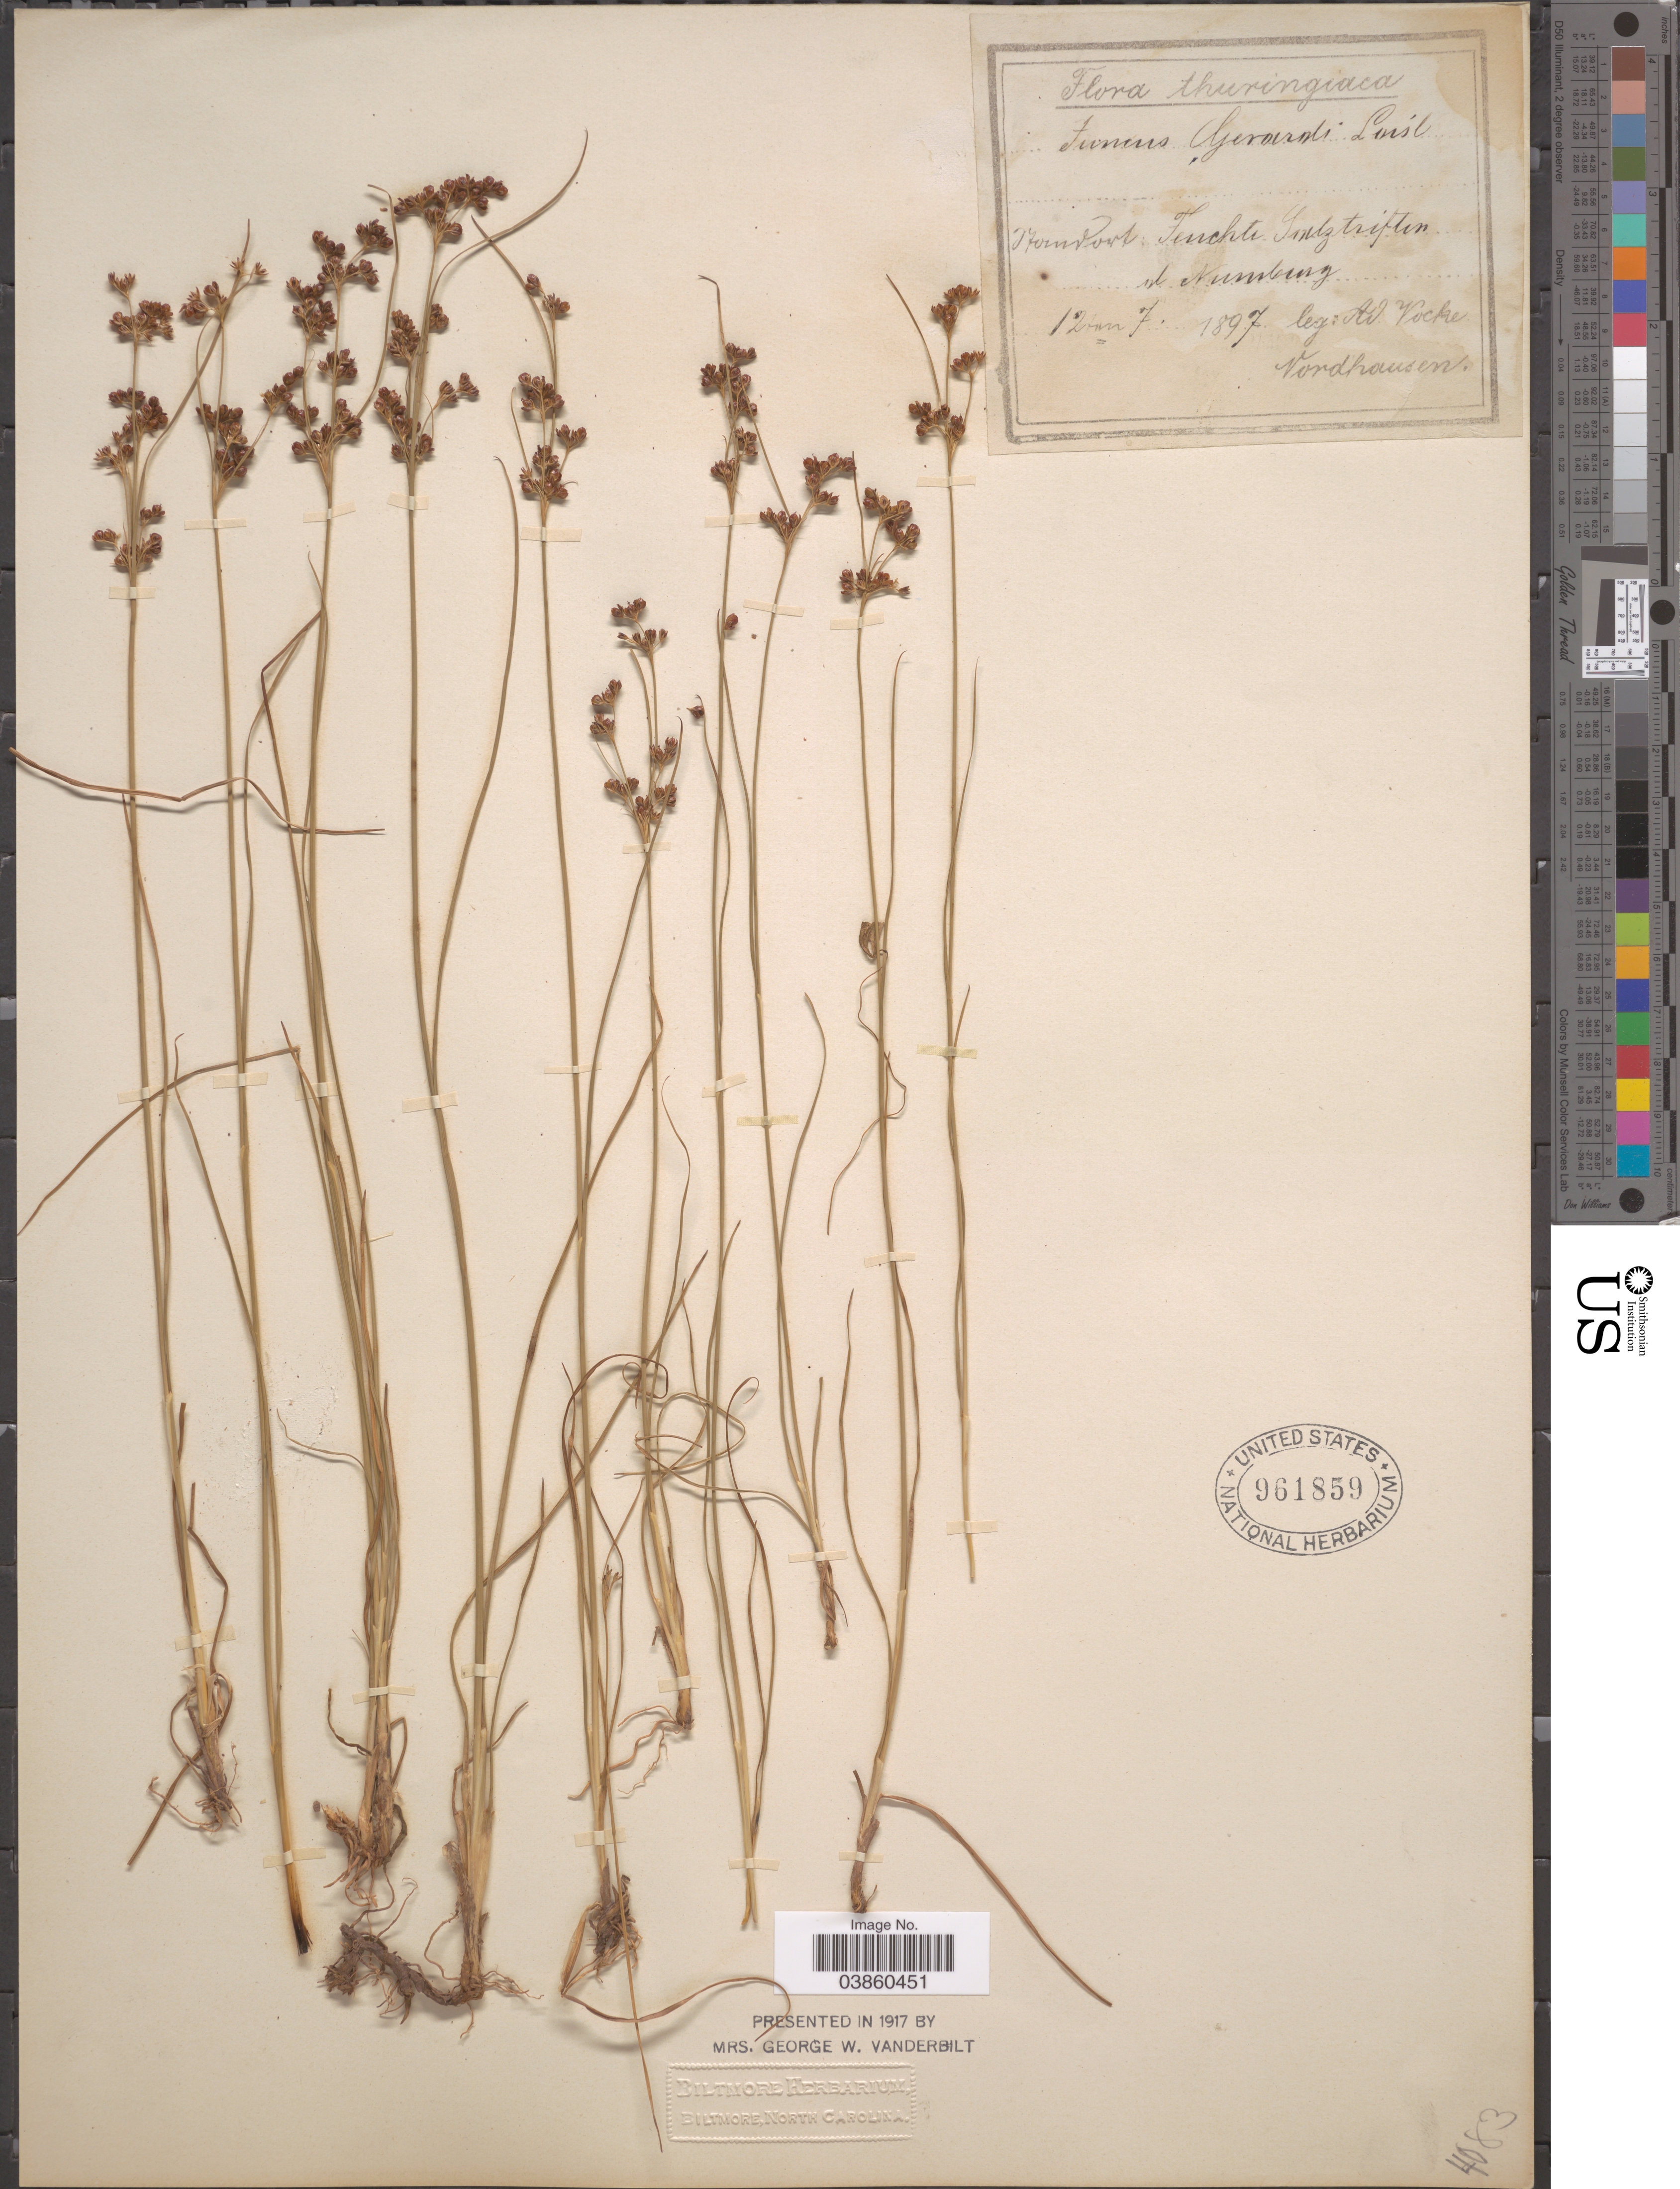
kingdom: Plantae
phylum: Tracheophyta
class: Liliopsida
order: Poales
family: Juncaceae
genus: Juncus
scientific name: Juncus gerardi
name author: Loisel.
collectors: A. Vocke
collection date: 1897-07-12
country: Germany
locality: Thuringiaca. Feuchte Sintztriften [interpreted] nl [interpreted] Numburg [interpreted].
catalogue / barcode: US 961859